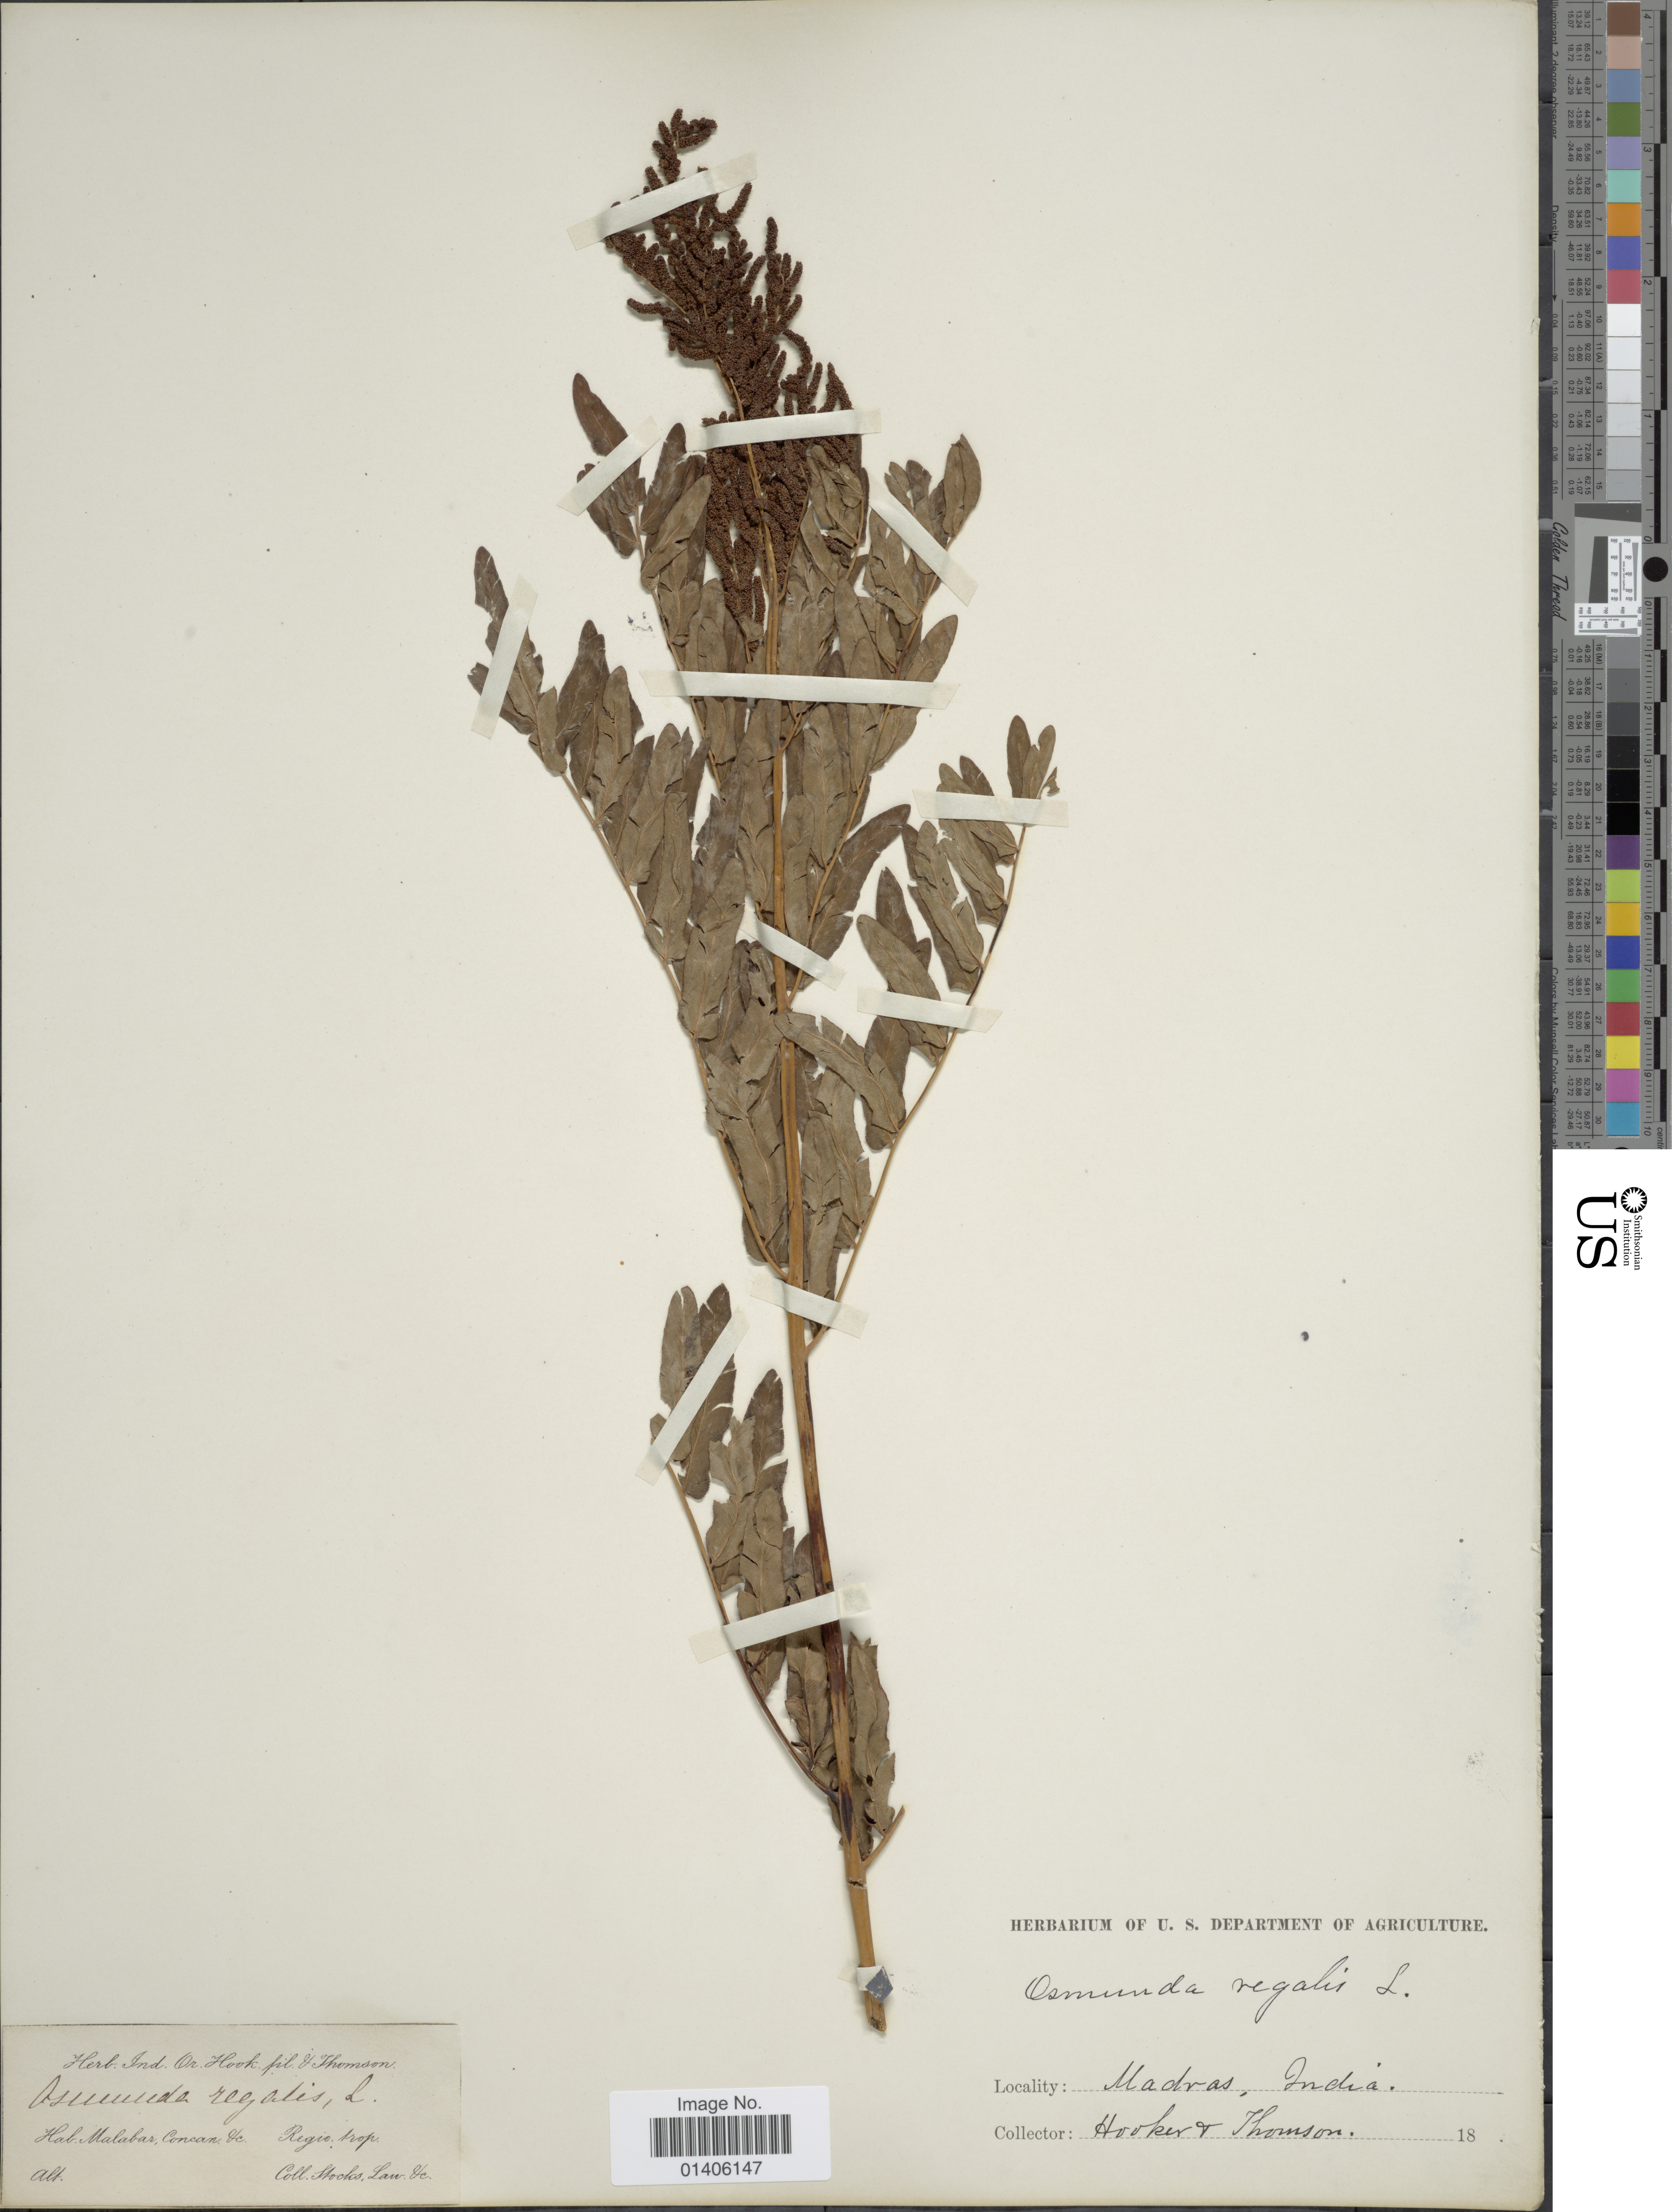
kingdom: Plantae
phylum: Tracheophyta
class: Polypodiopsida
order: Osmundales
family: Osmundaceae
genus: Osmunda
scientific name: Osmunda regalis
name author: L.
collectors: -. Hooker & -- Thomson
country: India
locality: Madras